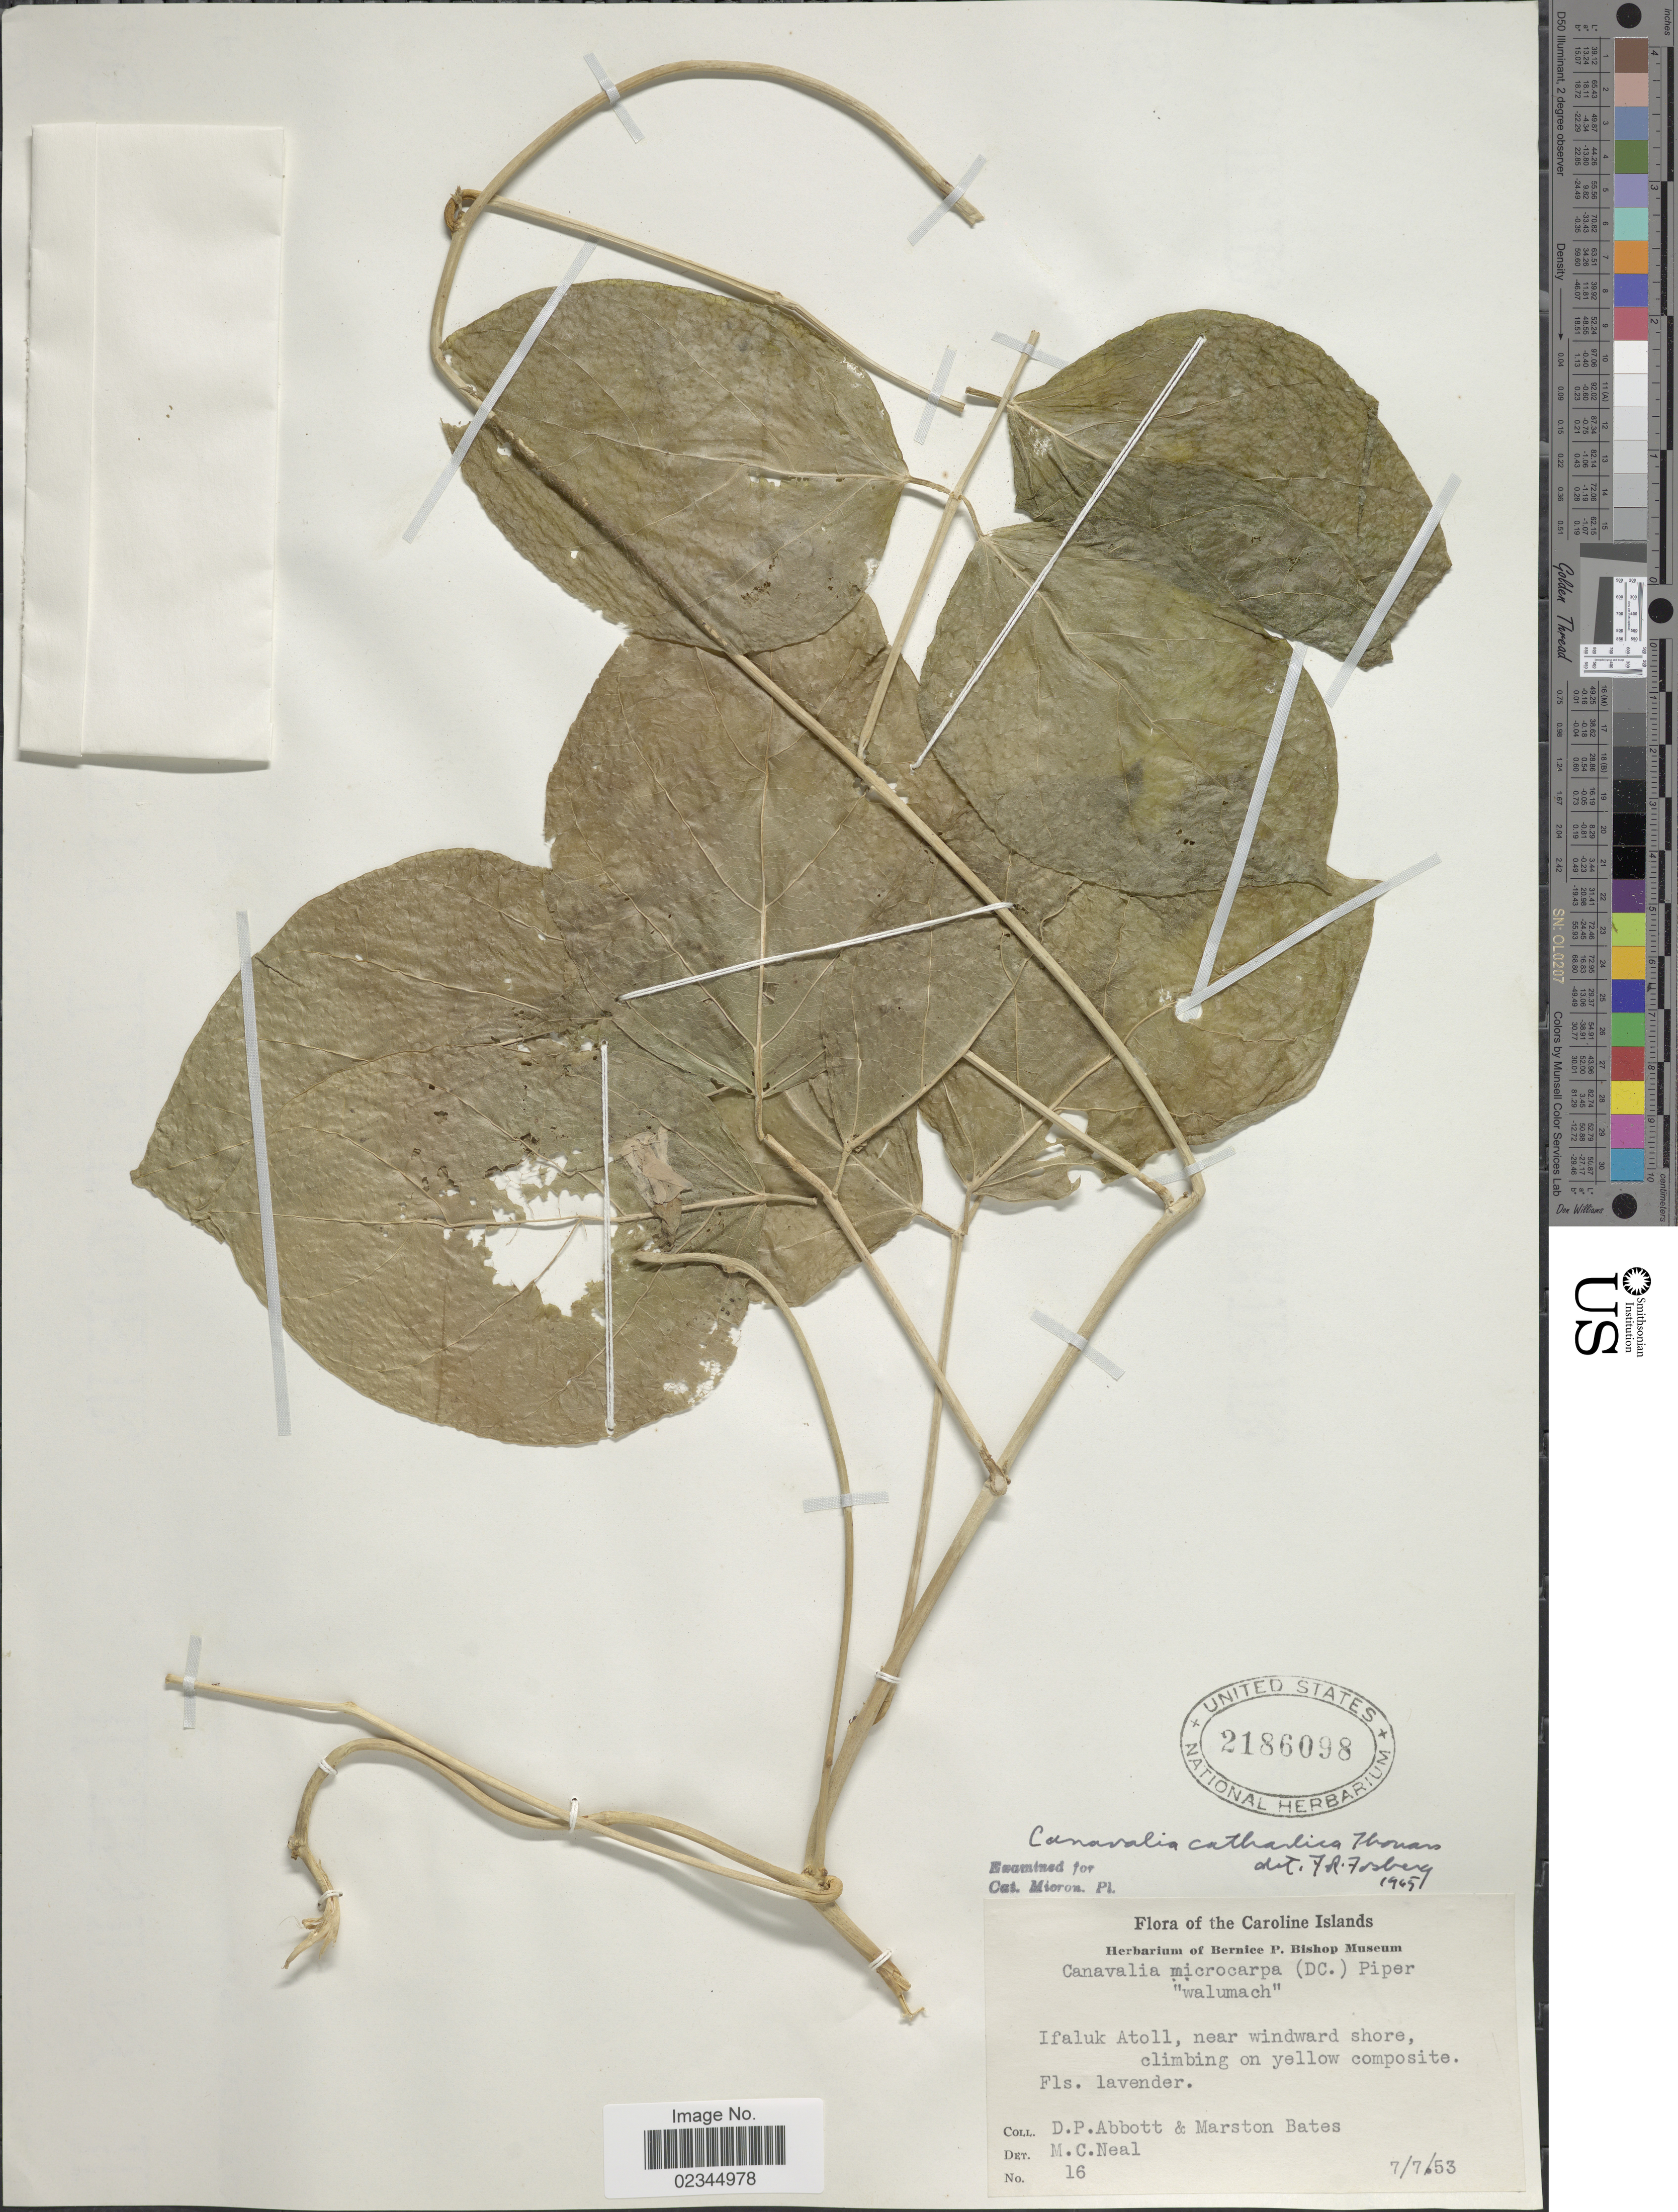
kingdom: Plantae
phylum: Tracheophyta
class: Magnoliopsida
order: Fabales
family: Fabaceae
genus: Canavalia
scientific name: Canavalia cathartica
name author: Thouars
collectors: D. P. Abbott & M. Bates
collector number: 16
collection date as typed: Transcribed d/m/y: 7/7/53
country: Micronesia, Federated States of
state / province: Yap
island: Ifalik [Ifaluk] Atoll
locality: The Caroline Islands, Ifaluk Atoll, near windward shore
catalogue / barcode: US 2186098